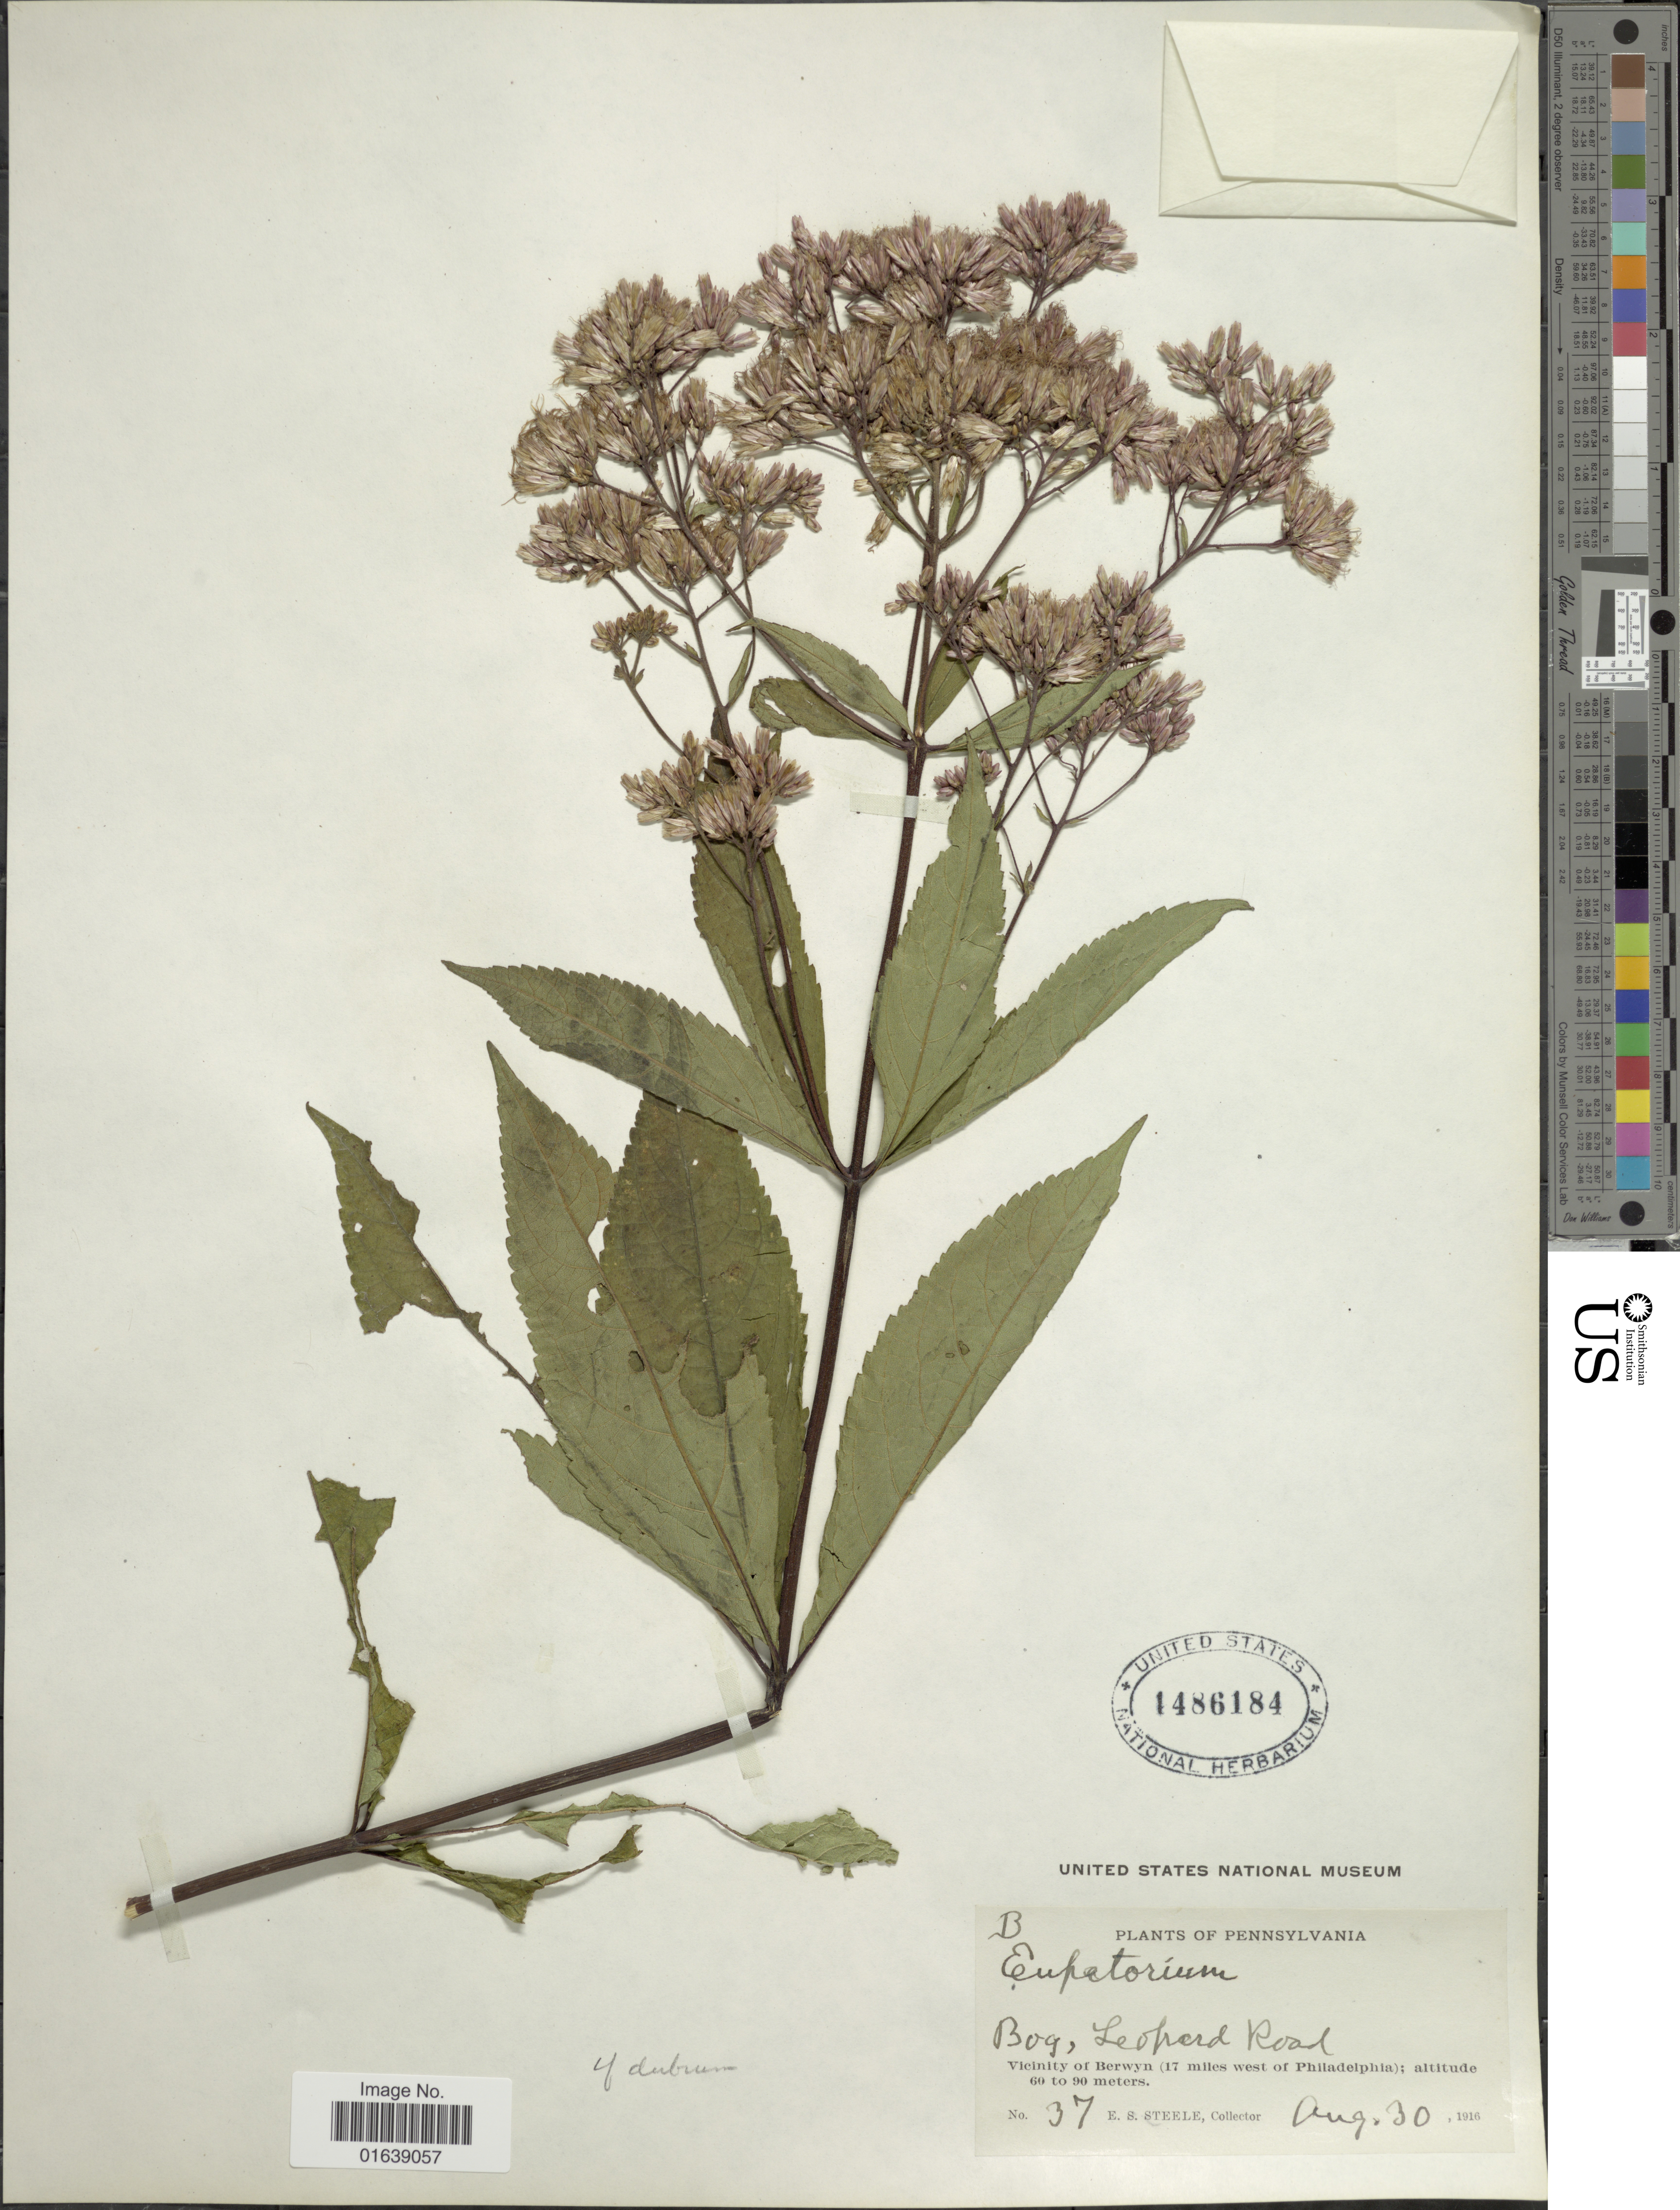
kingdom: Plantae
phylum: Tracheophyta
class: Magnoliopsida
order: Asterales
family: Asteraceae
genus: Eupatorium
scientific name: Eupatorium dubium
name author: Willd. ex Poir.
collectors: E. Steele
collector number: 37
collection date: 1916-08-30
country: United States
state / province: Pennsylvania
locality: Pennsylvania. Bog, leopard Road. Vicinity of Berwyn (17 miles west of Philadelphia)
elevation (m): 60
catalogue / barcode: US 1486184